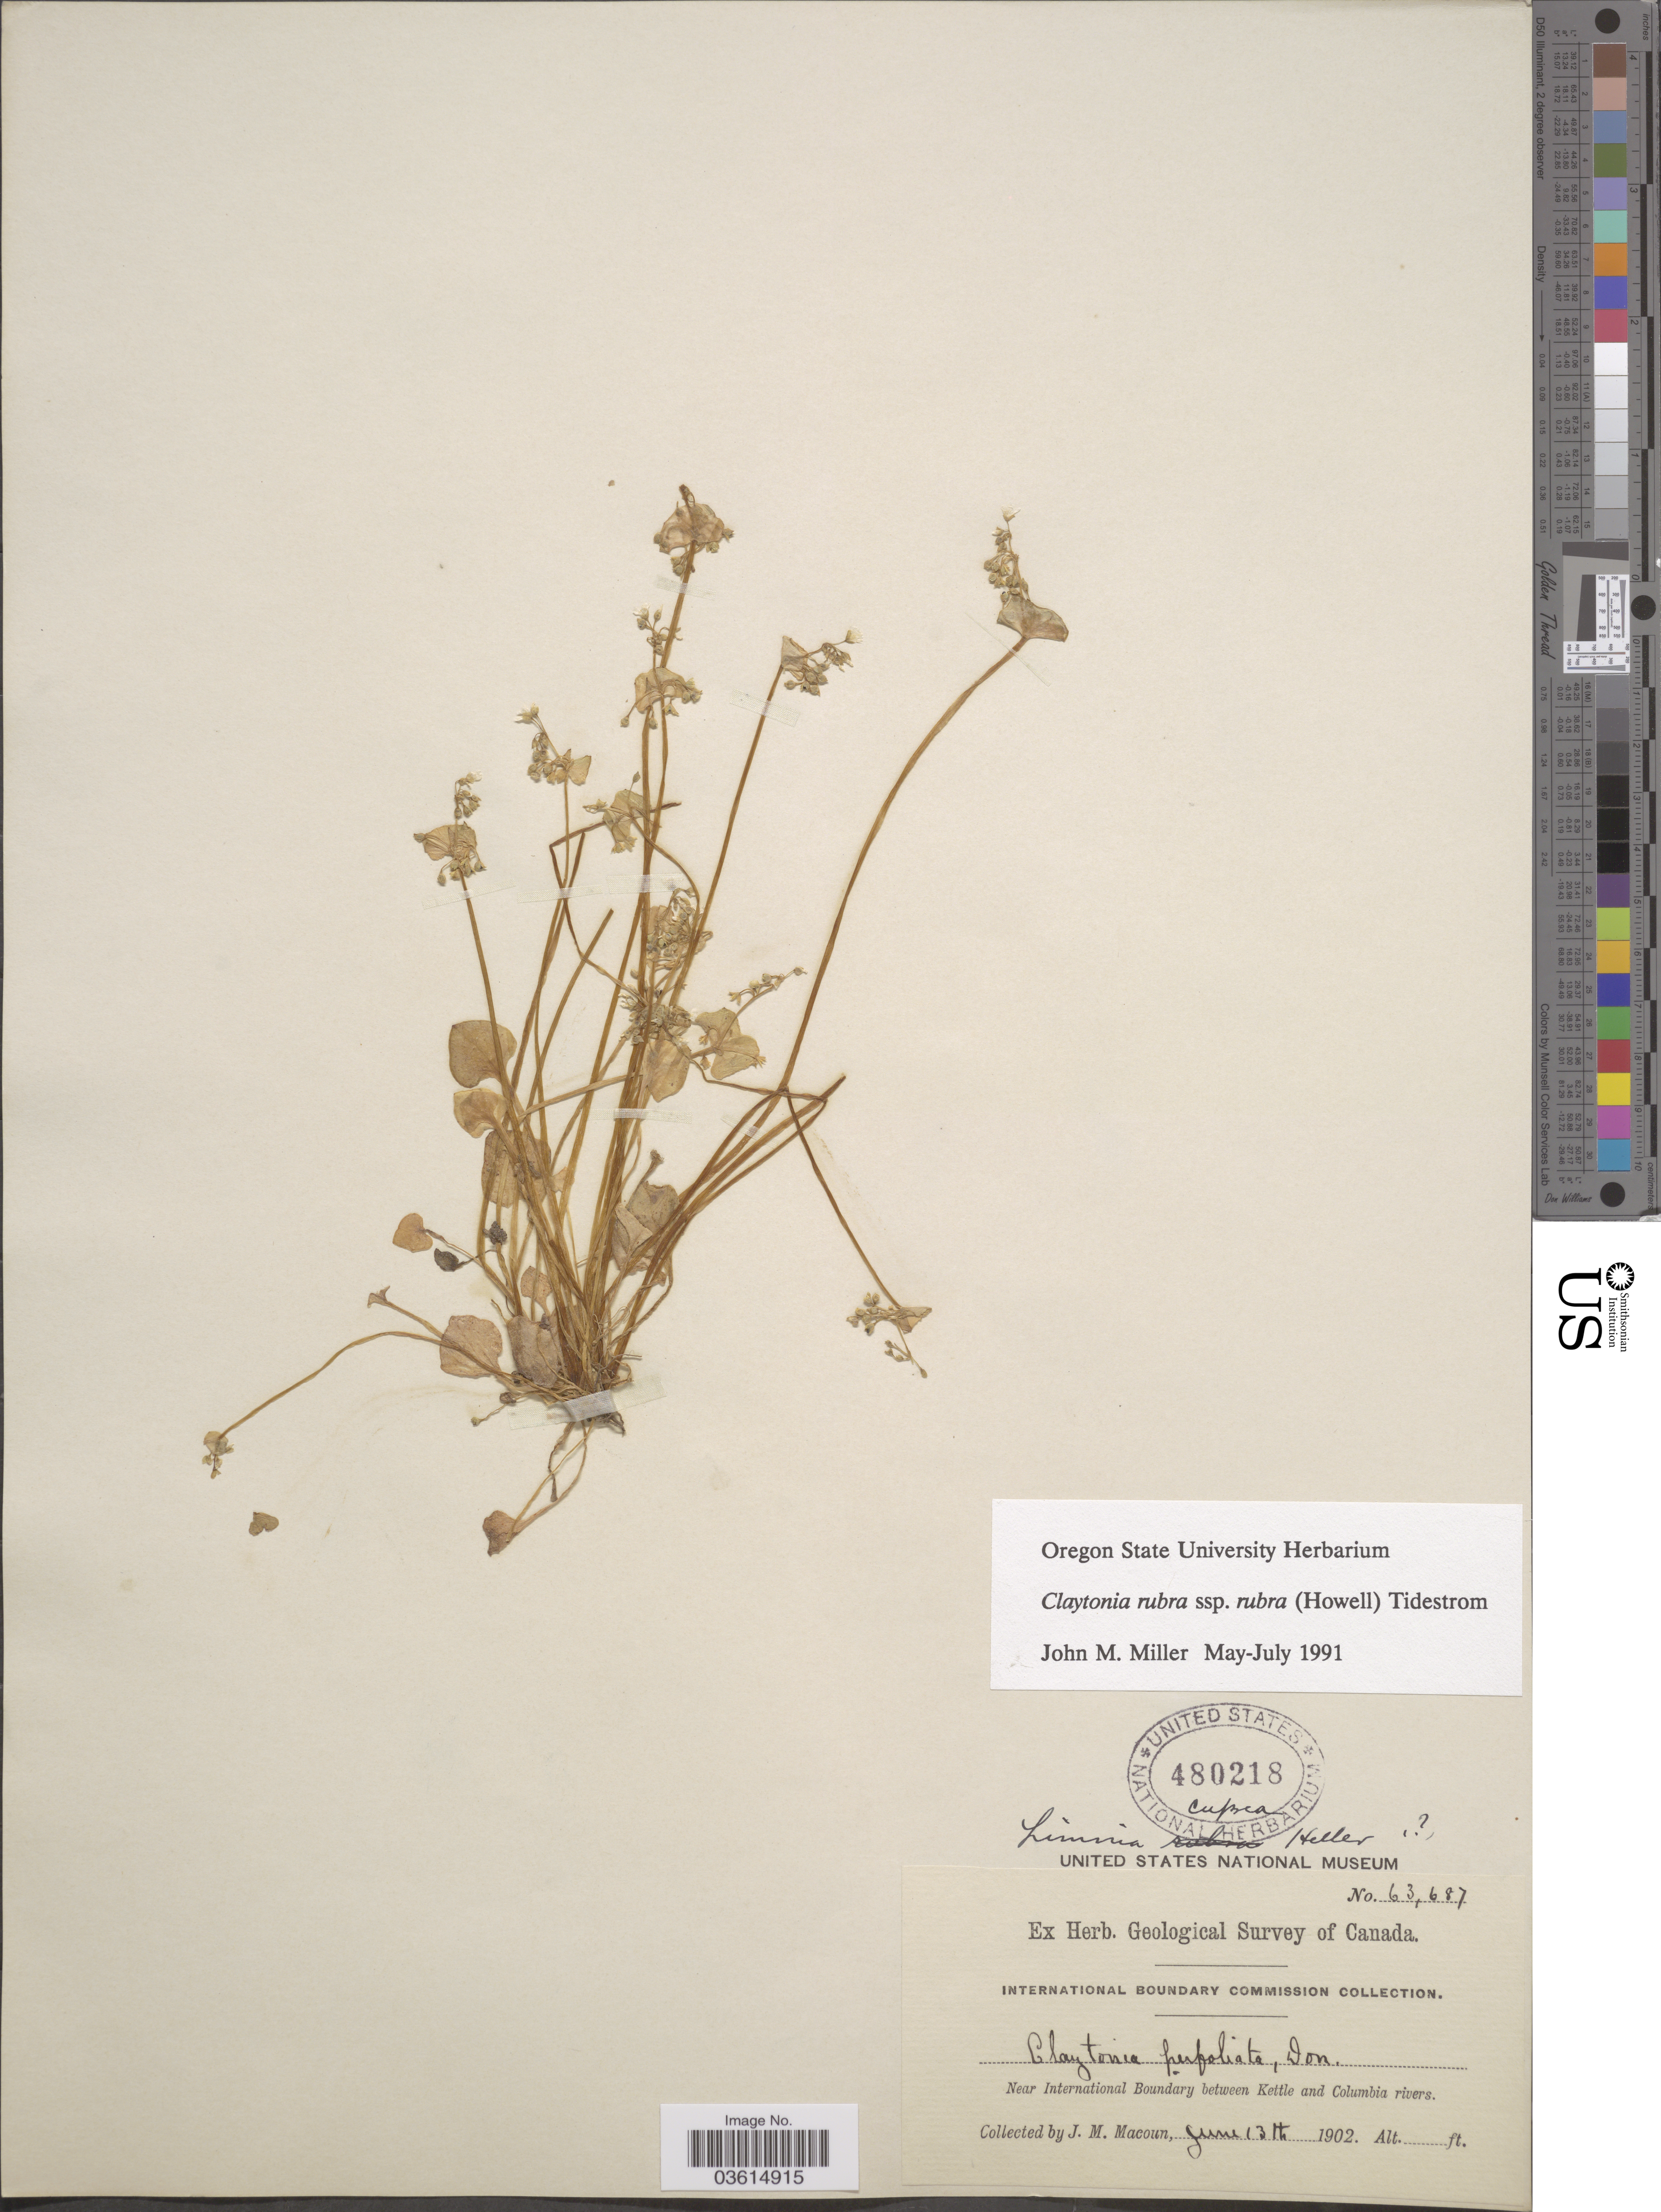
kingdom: Plantae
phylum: Tracheophyta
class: Magnoliopsida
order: Caryophyllales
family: Montiaceae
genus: Claytonia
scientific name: Claytonia rubra subsp. rubra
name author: (Howell) Tidestr.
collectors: J. M. Macoun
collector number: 63687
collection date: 1902-06-13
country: Canada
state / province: British Columbia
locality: Near International Boundary between Kettle and Columbia rivers.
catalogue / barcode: US 480218